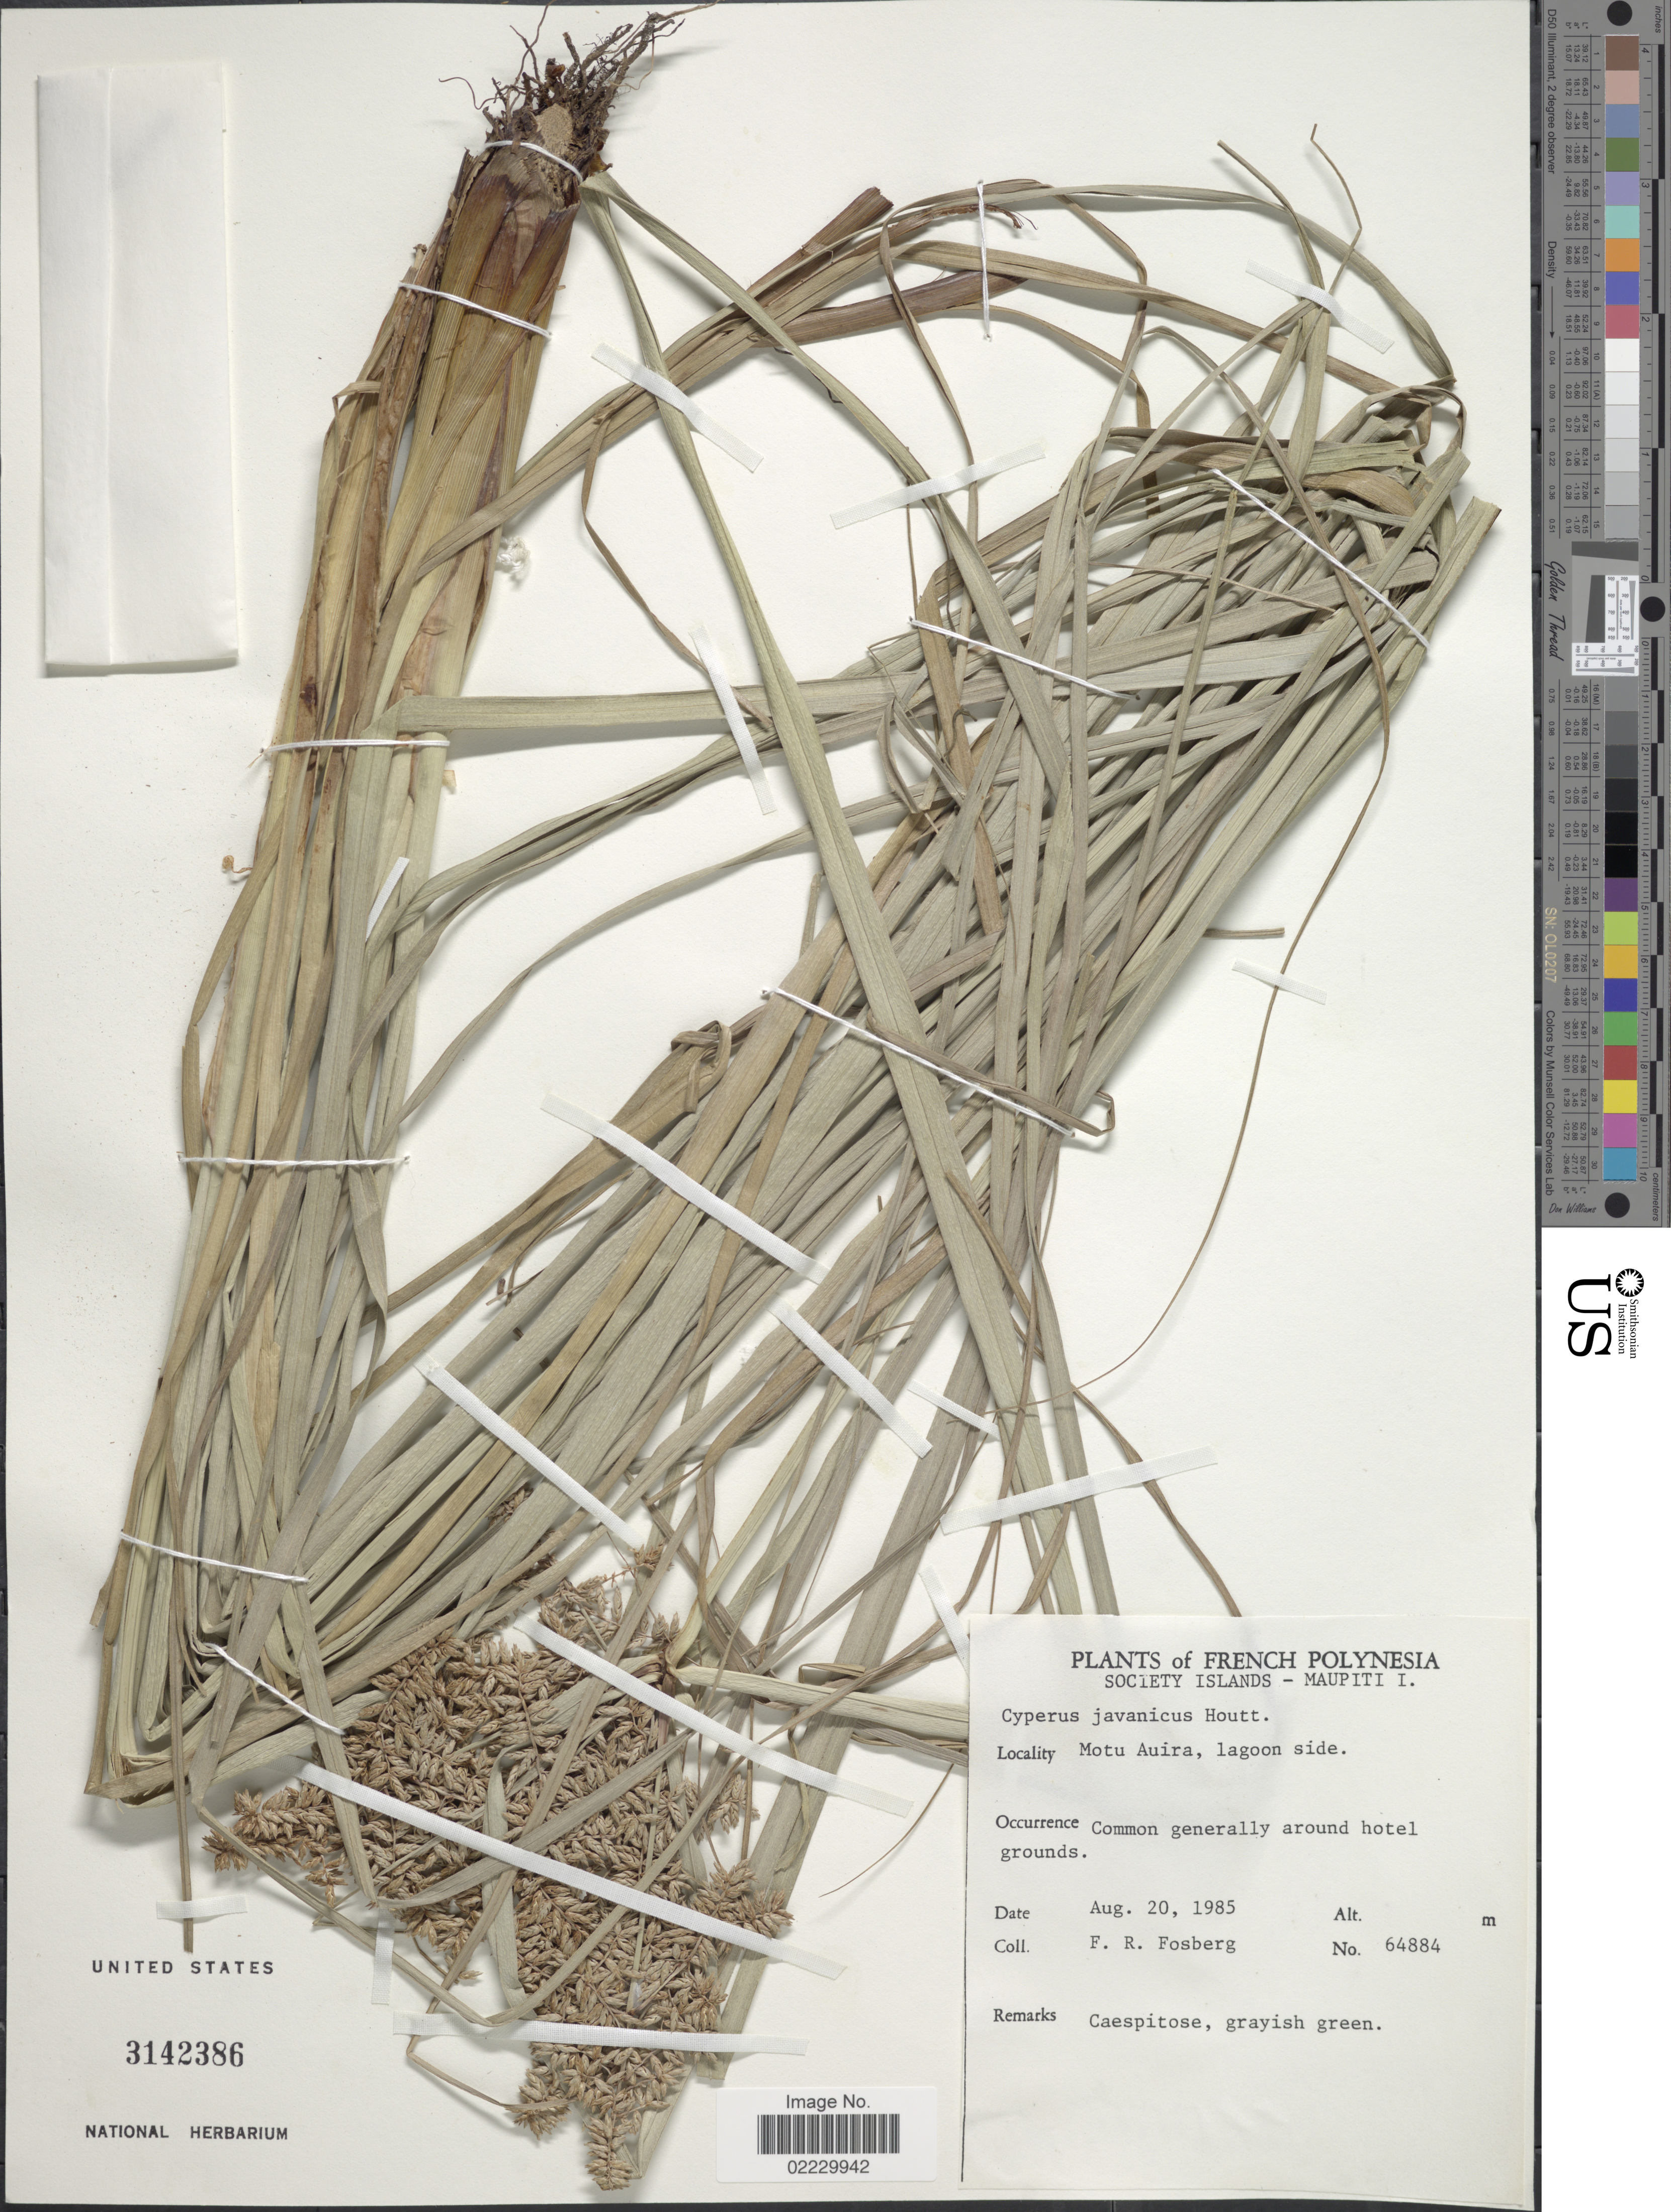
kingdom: Plantae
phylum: Tracheophyta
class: Liliopsida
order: Poales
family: Cyperaceae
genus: Cyperus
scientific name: Cyperus javanicus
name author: Houtt.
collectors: F. R. Fosberg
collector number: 64884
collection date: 1985-08-20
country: French Polynesia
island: Maupiti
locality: Maupiti O. Society Islands. Motu Auira, lagoon side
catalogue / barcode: US 3142386